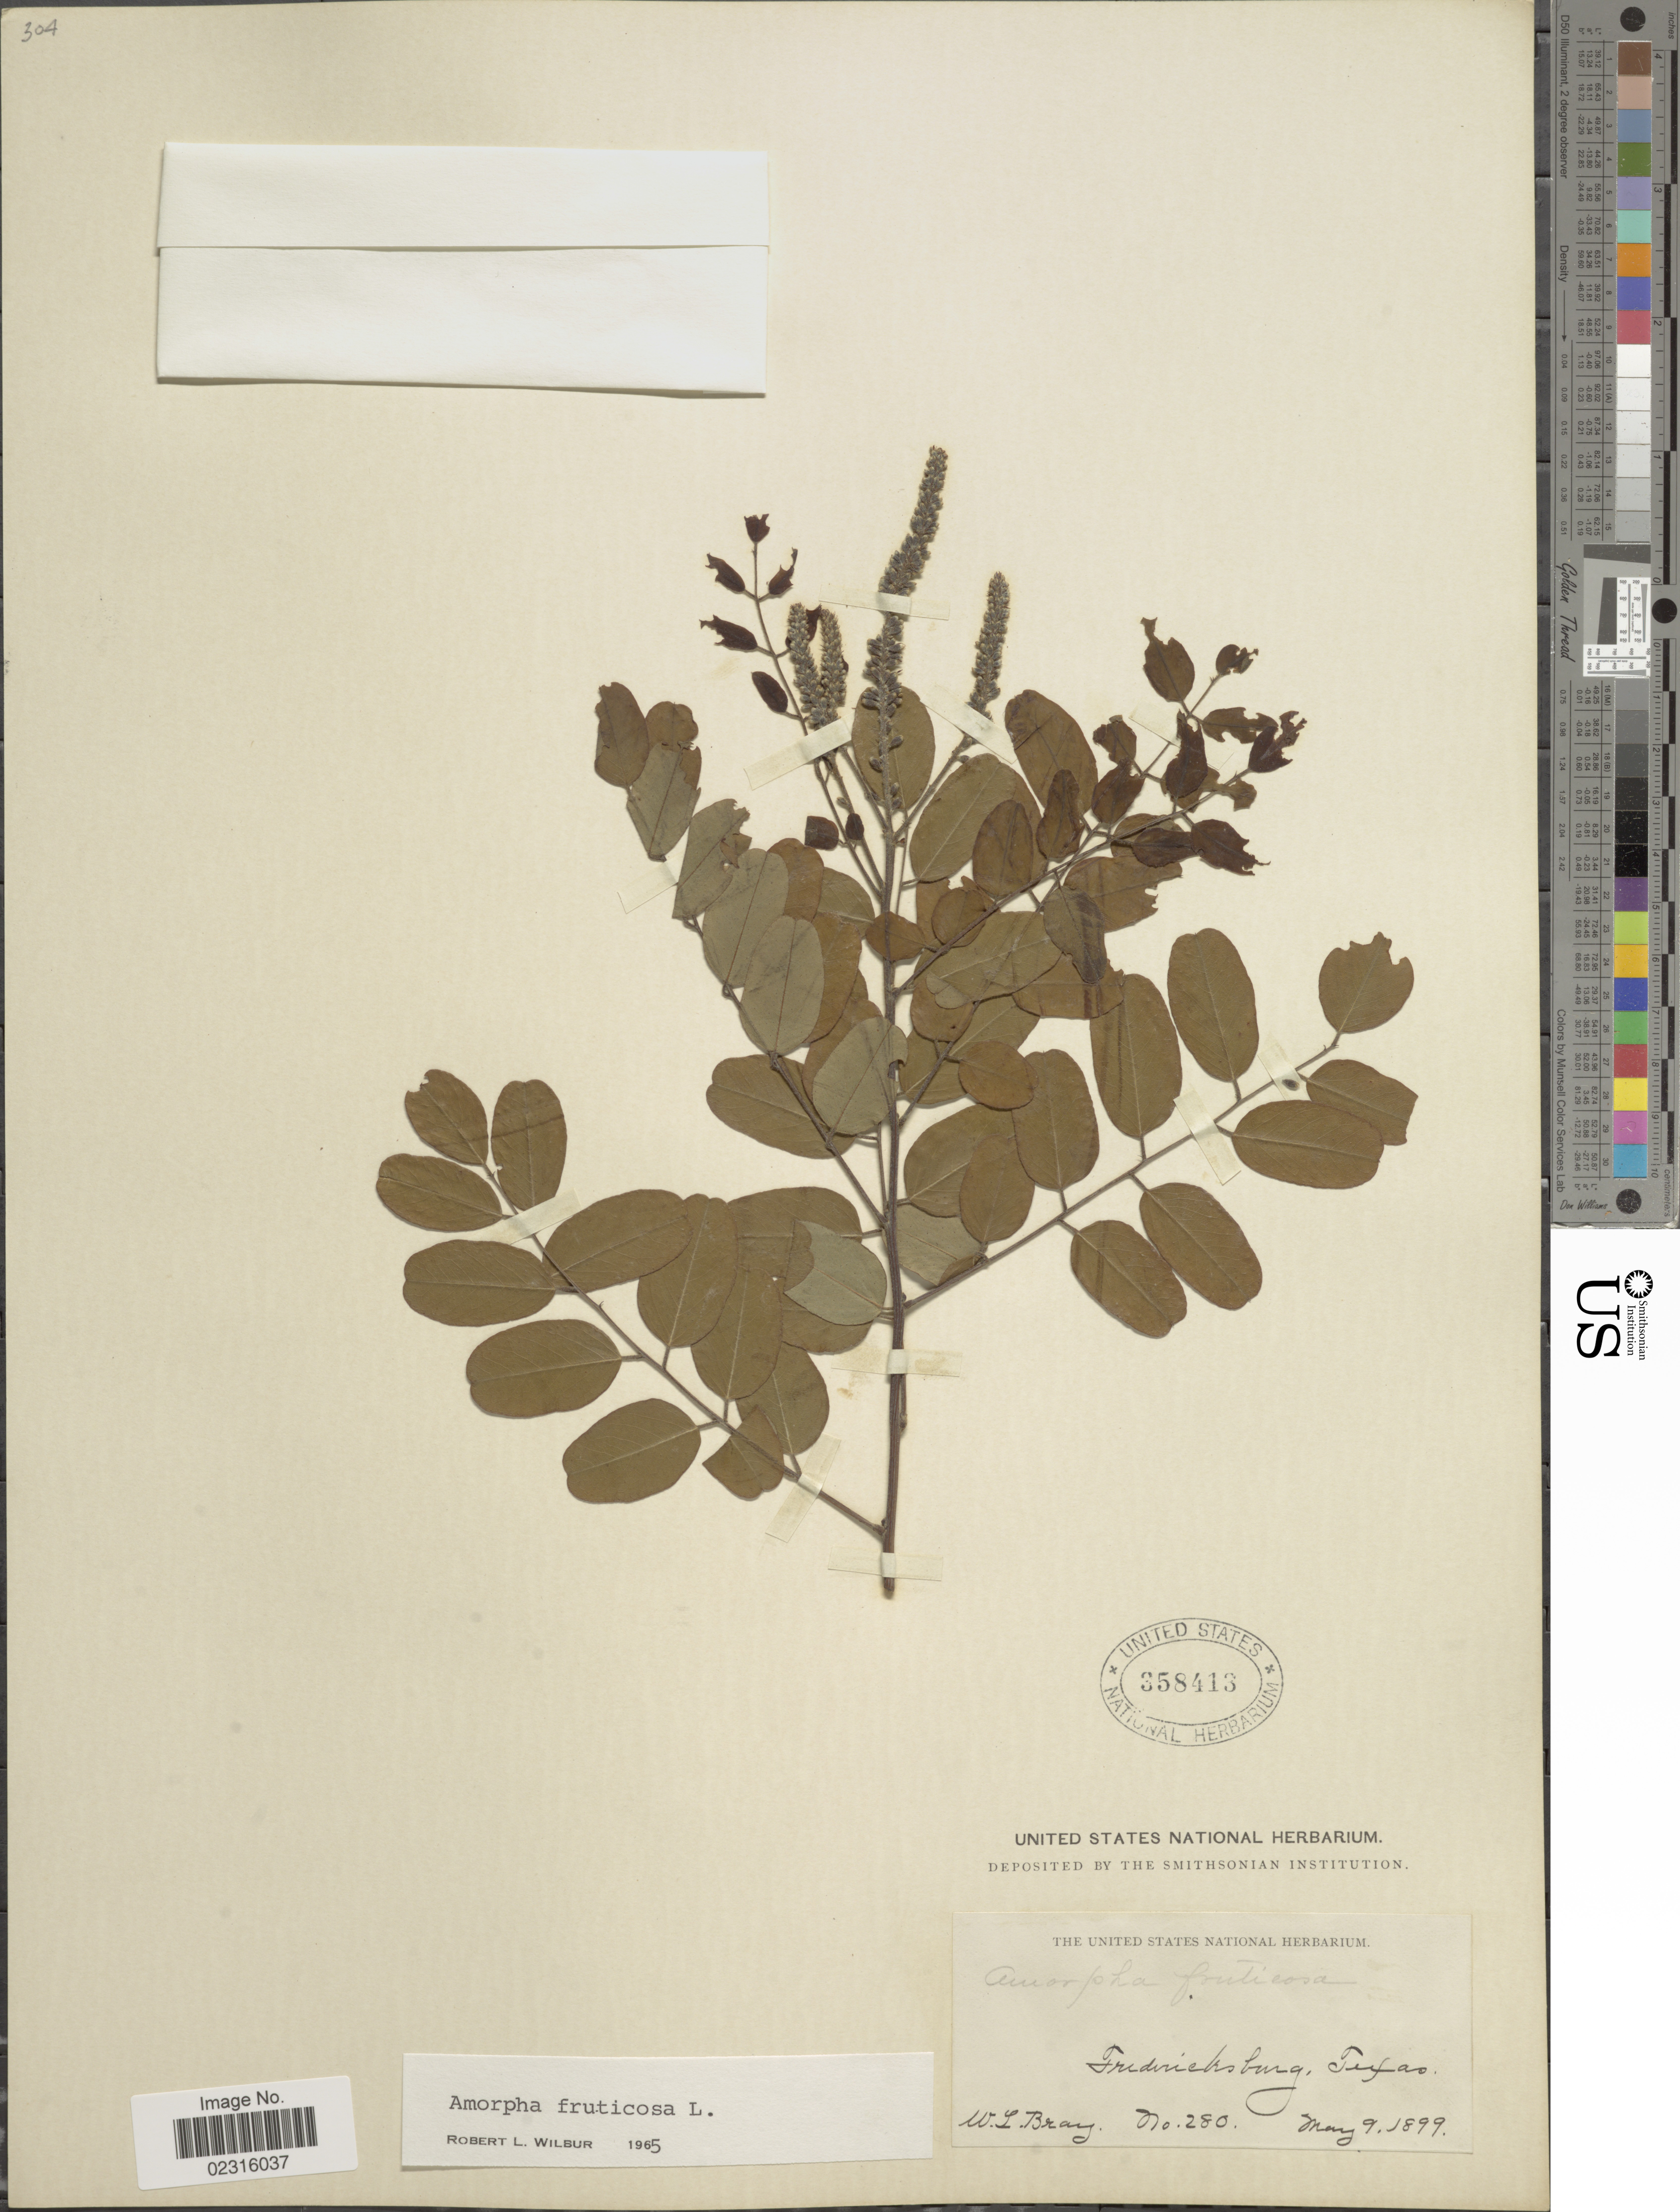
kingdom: Plantae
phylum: Tracheophyta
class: Magnoliopsida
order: Fabales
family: Fabaceae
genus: Amorpha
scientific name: Amorpha fruticosa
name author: L.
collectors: W. L. Bray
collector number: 280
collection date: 1899-05-09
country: United States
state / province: Texas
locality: Fredricksburg.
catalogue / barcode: US 358413